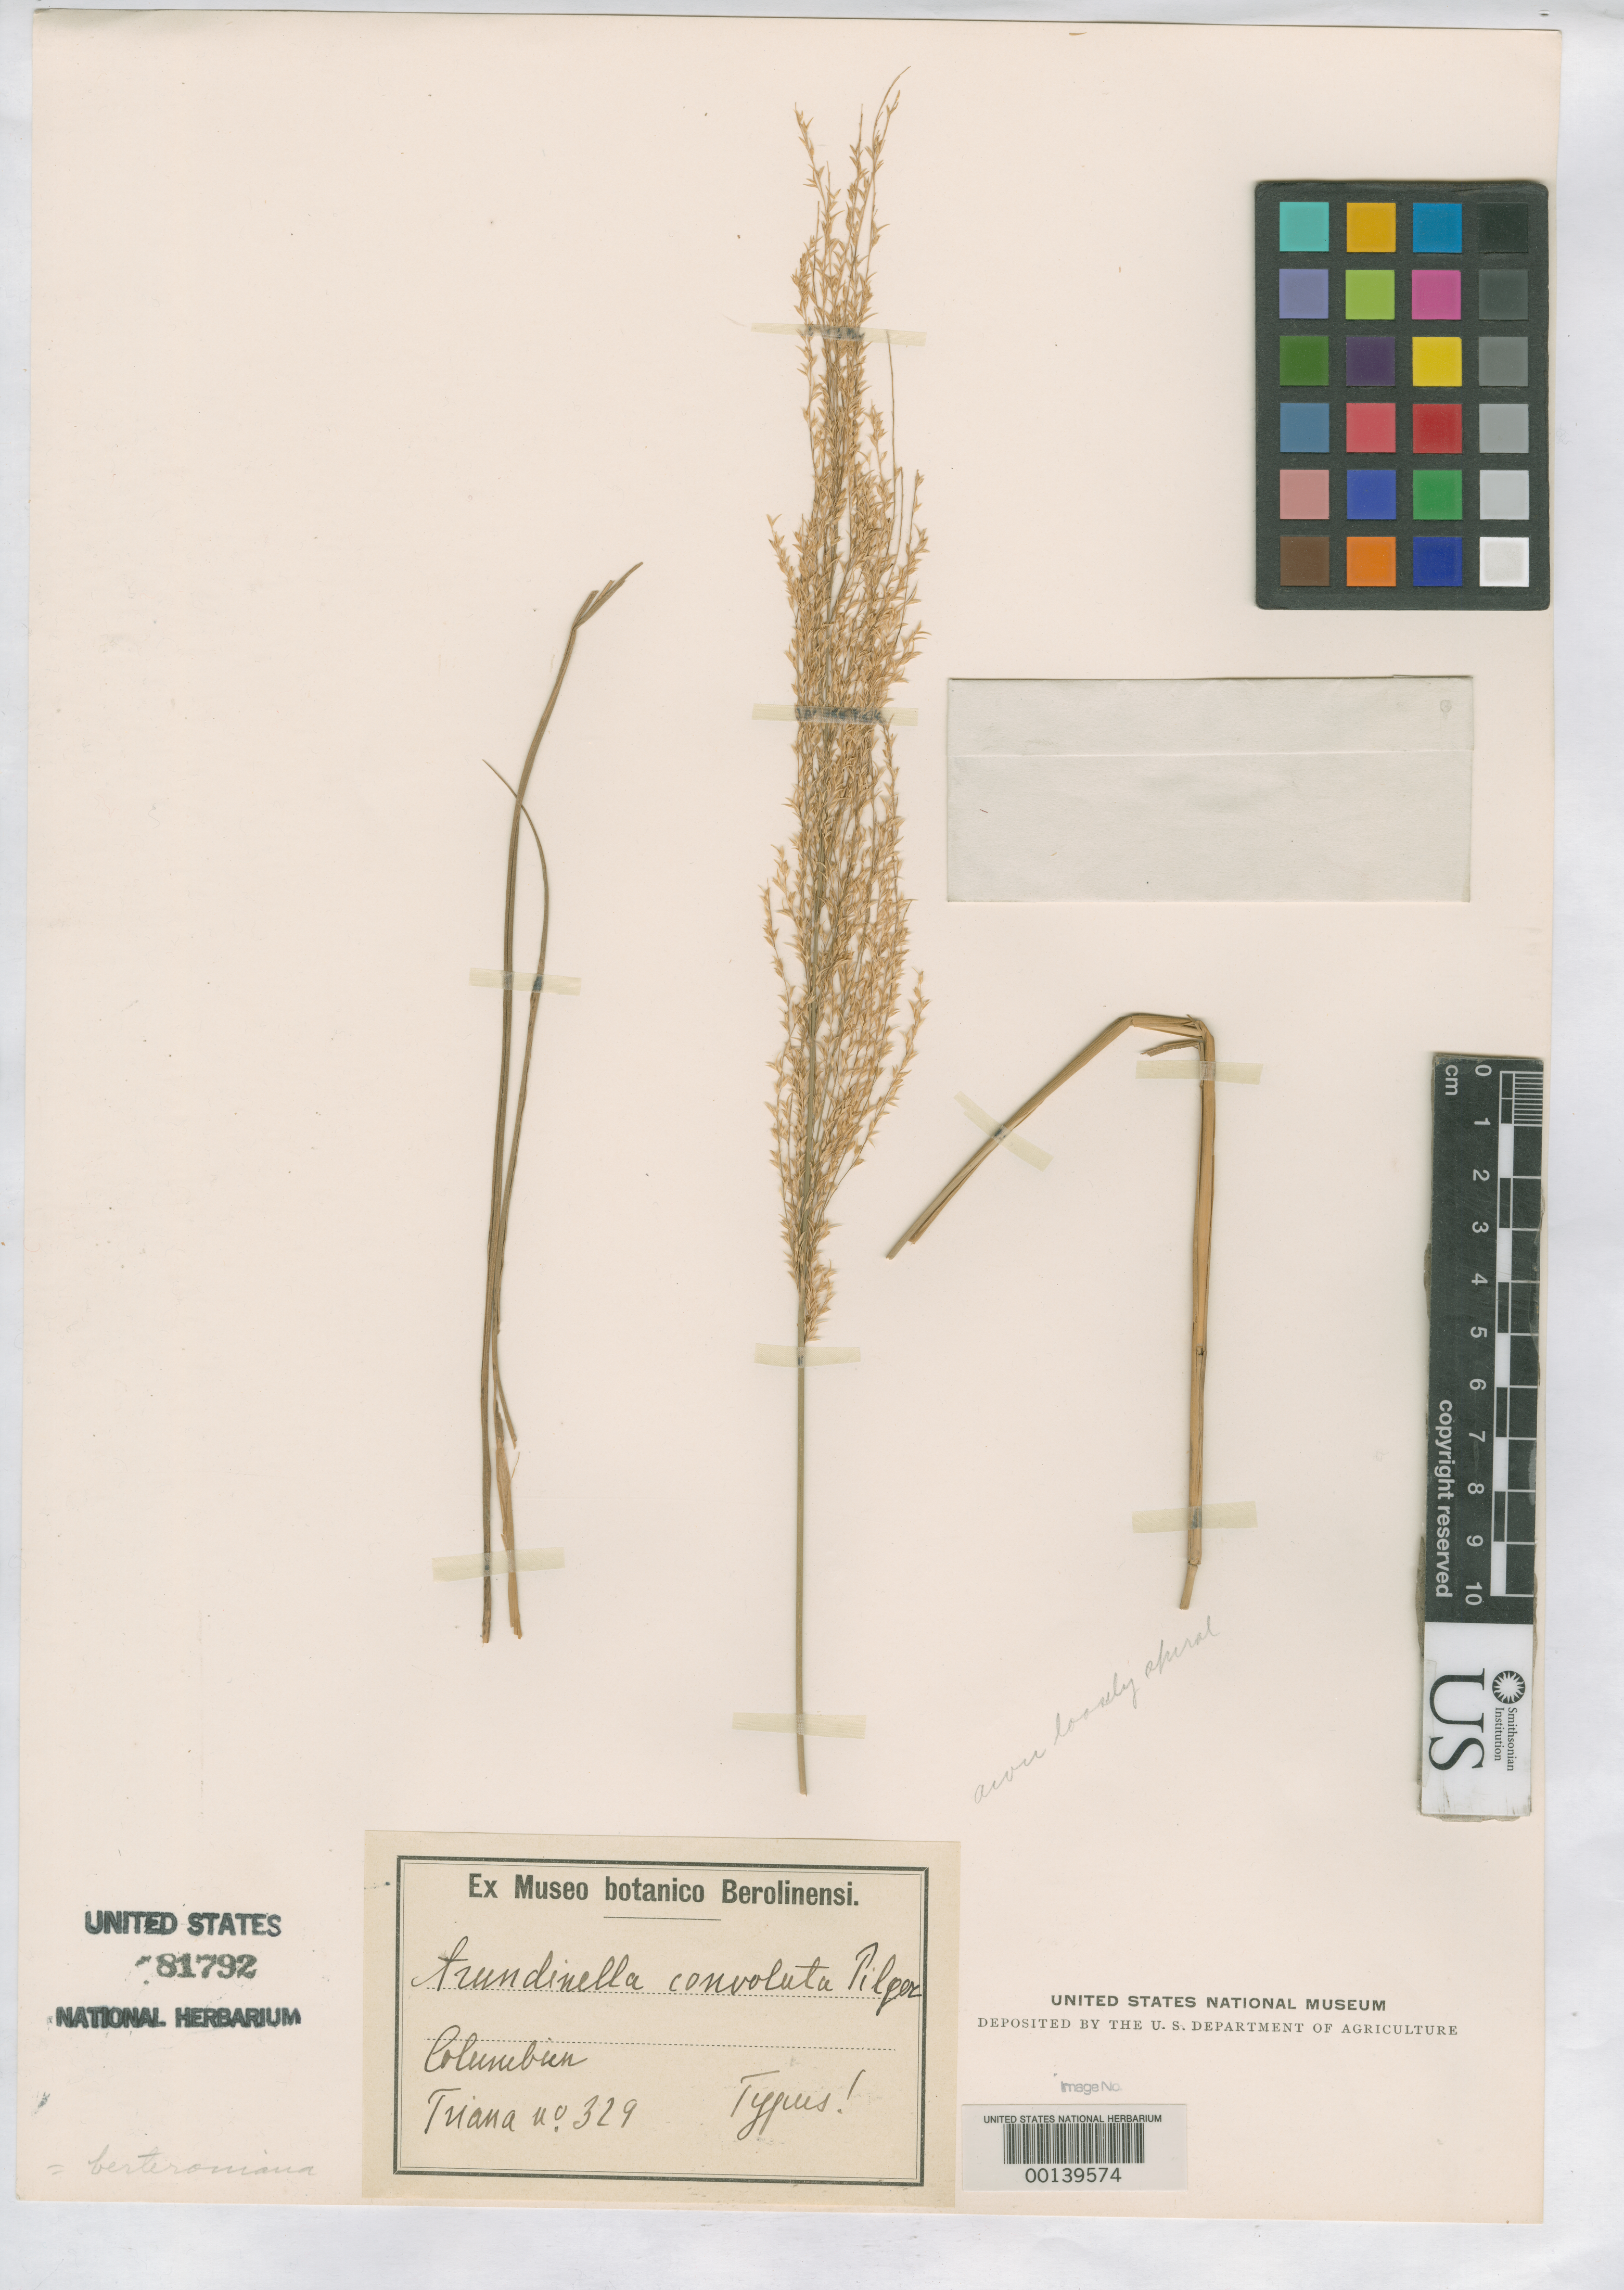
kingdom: Plantae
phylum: Tracheophyta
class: Liliopsida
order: Poales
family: Poaceae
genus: Arundinella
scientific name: Arundinella convoluta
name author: Pilg.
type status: Isotype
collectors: J. J. Triana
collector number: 329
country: Colombia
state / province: Chocó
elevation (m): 700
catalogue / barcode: US 81792